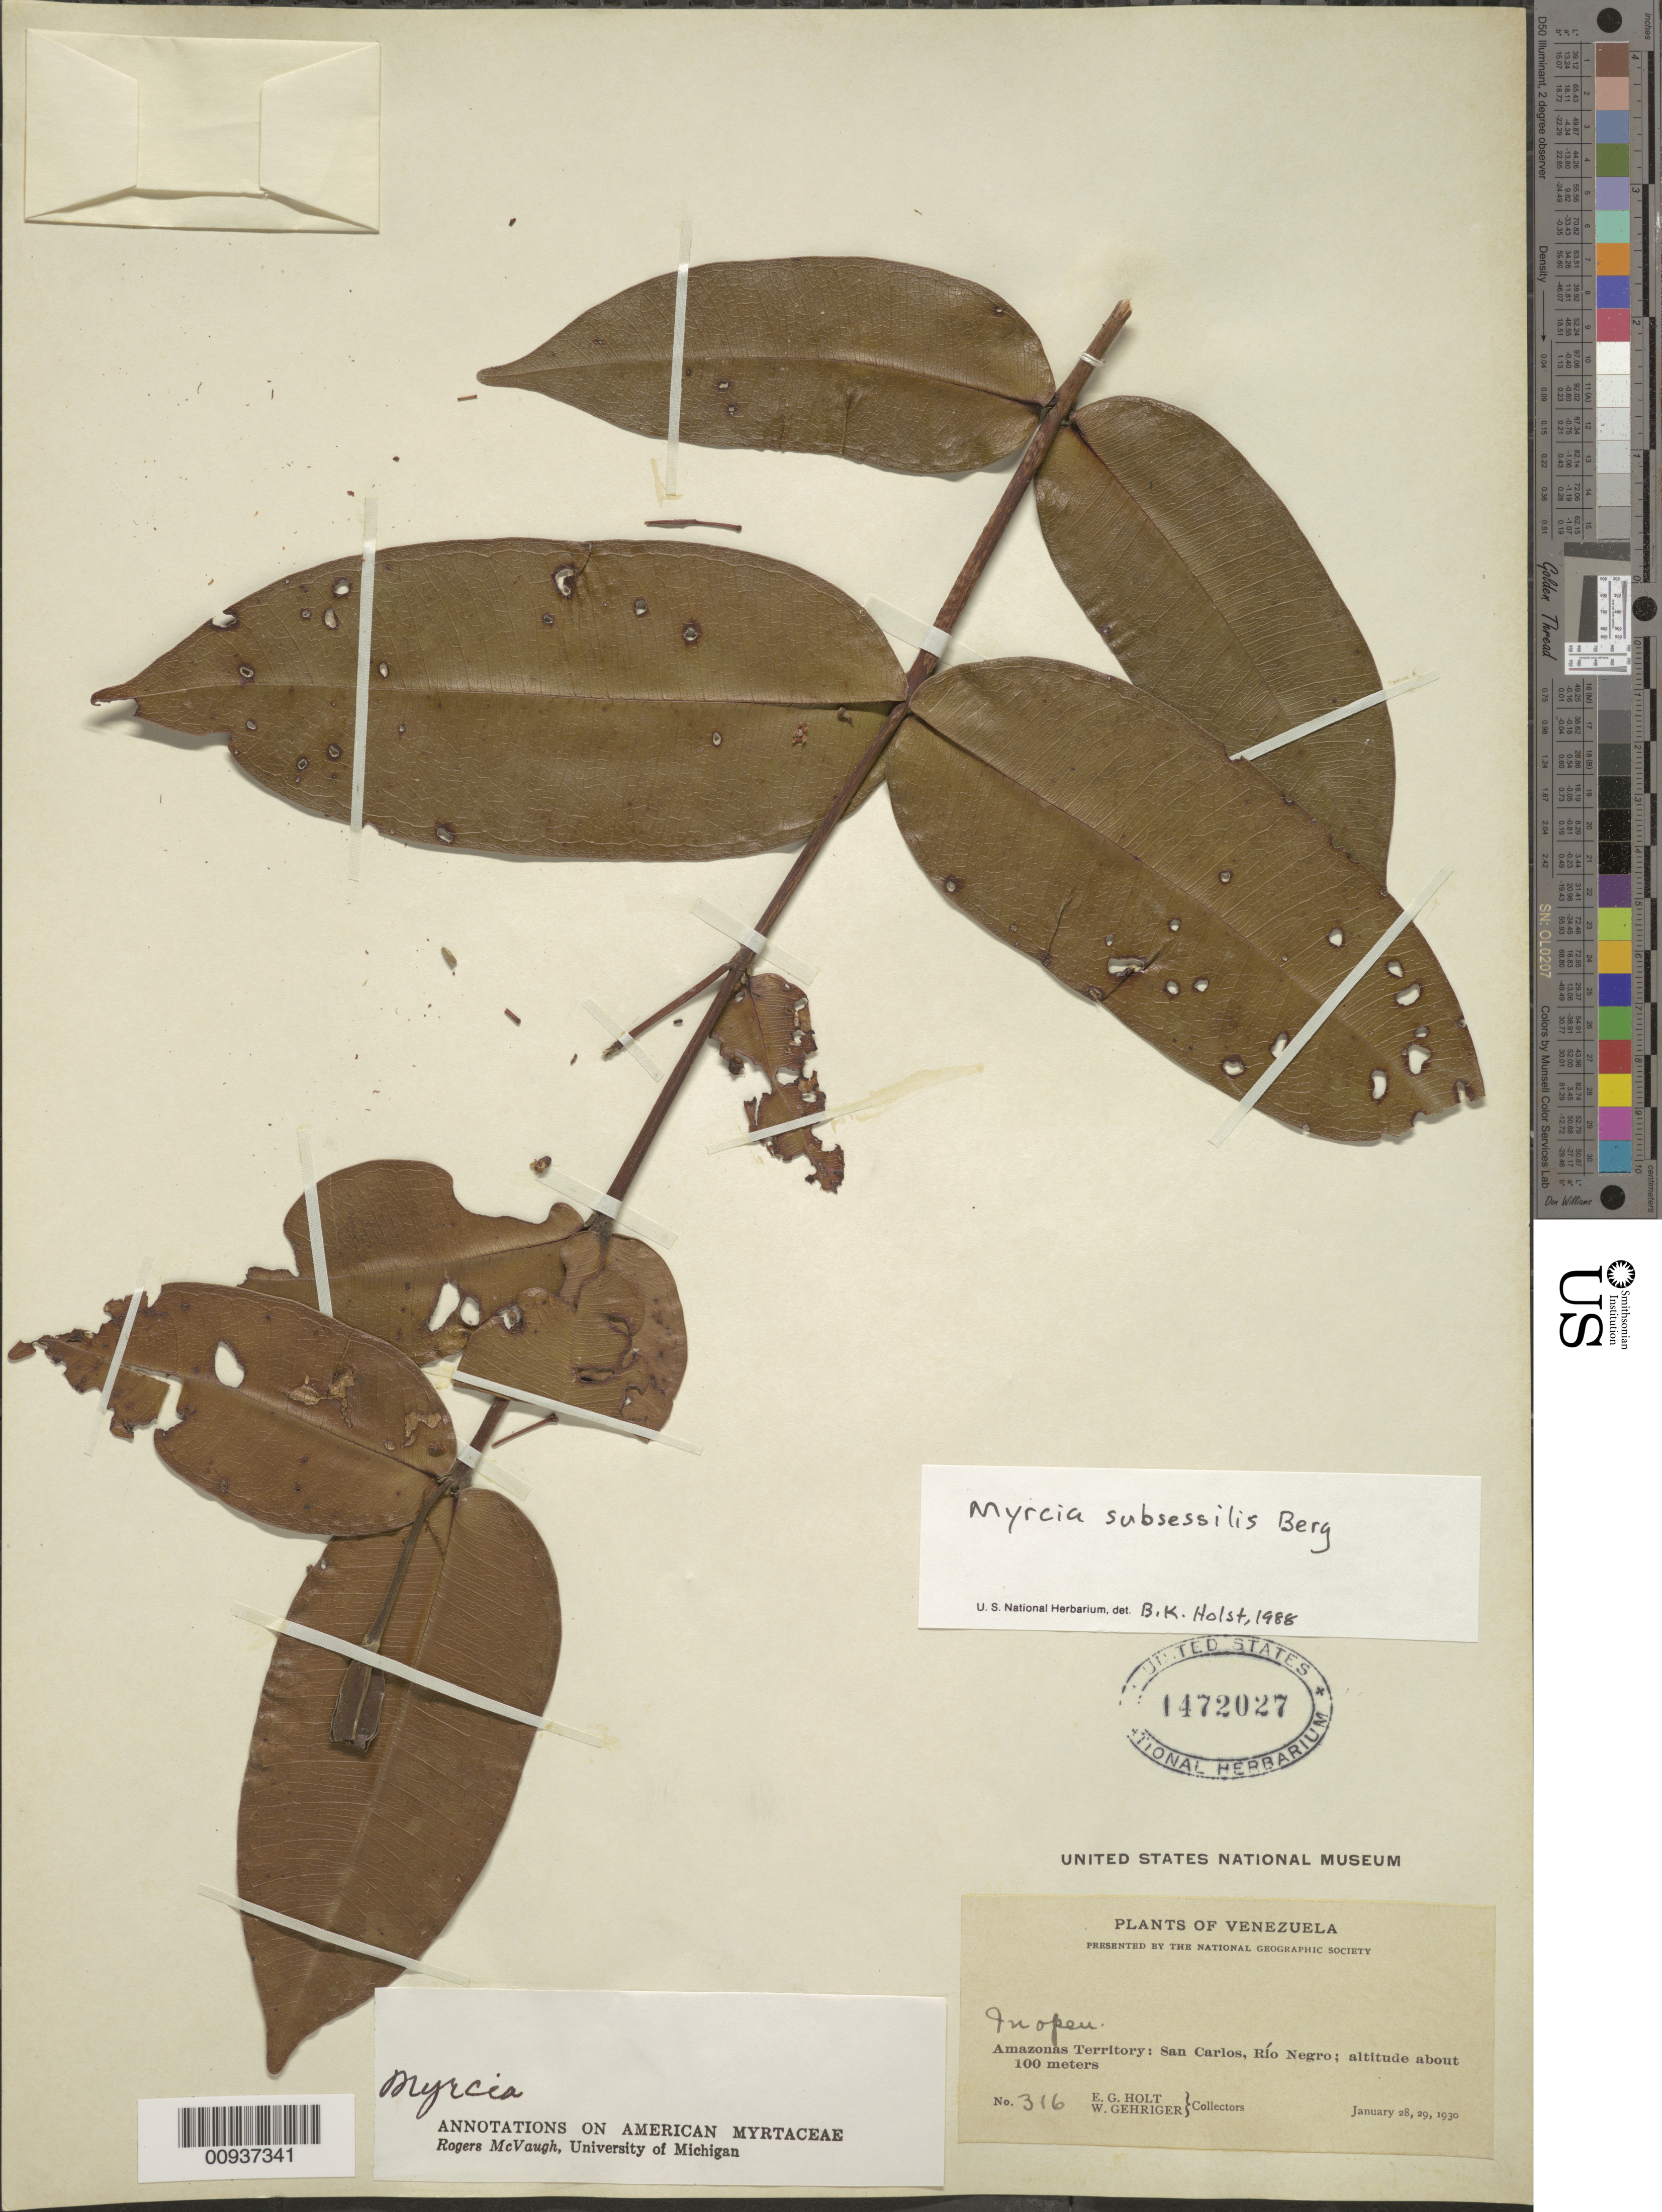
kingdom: Plantae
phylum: Tracheophyta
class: Magnoliopsida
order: Myrtales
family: Myrtaceae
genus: Myrcia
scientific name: Myrcia subsessilis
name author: O. Berg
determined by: Holst, Bruce K.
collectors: E. Holt & W. Gehriger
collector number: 316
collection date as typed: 28-Jan-30 to 29-Jan-30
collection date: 1930-01-28/1930-01-29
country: Venezuela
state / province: Amazonas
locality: San Carlos de Río Negro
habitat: In open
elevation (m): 100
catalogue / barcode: US 1472027